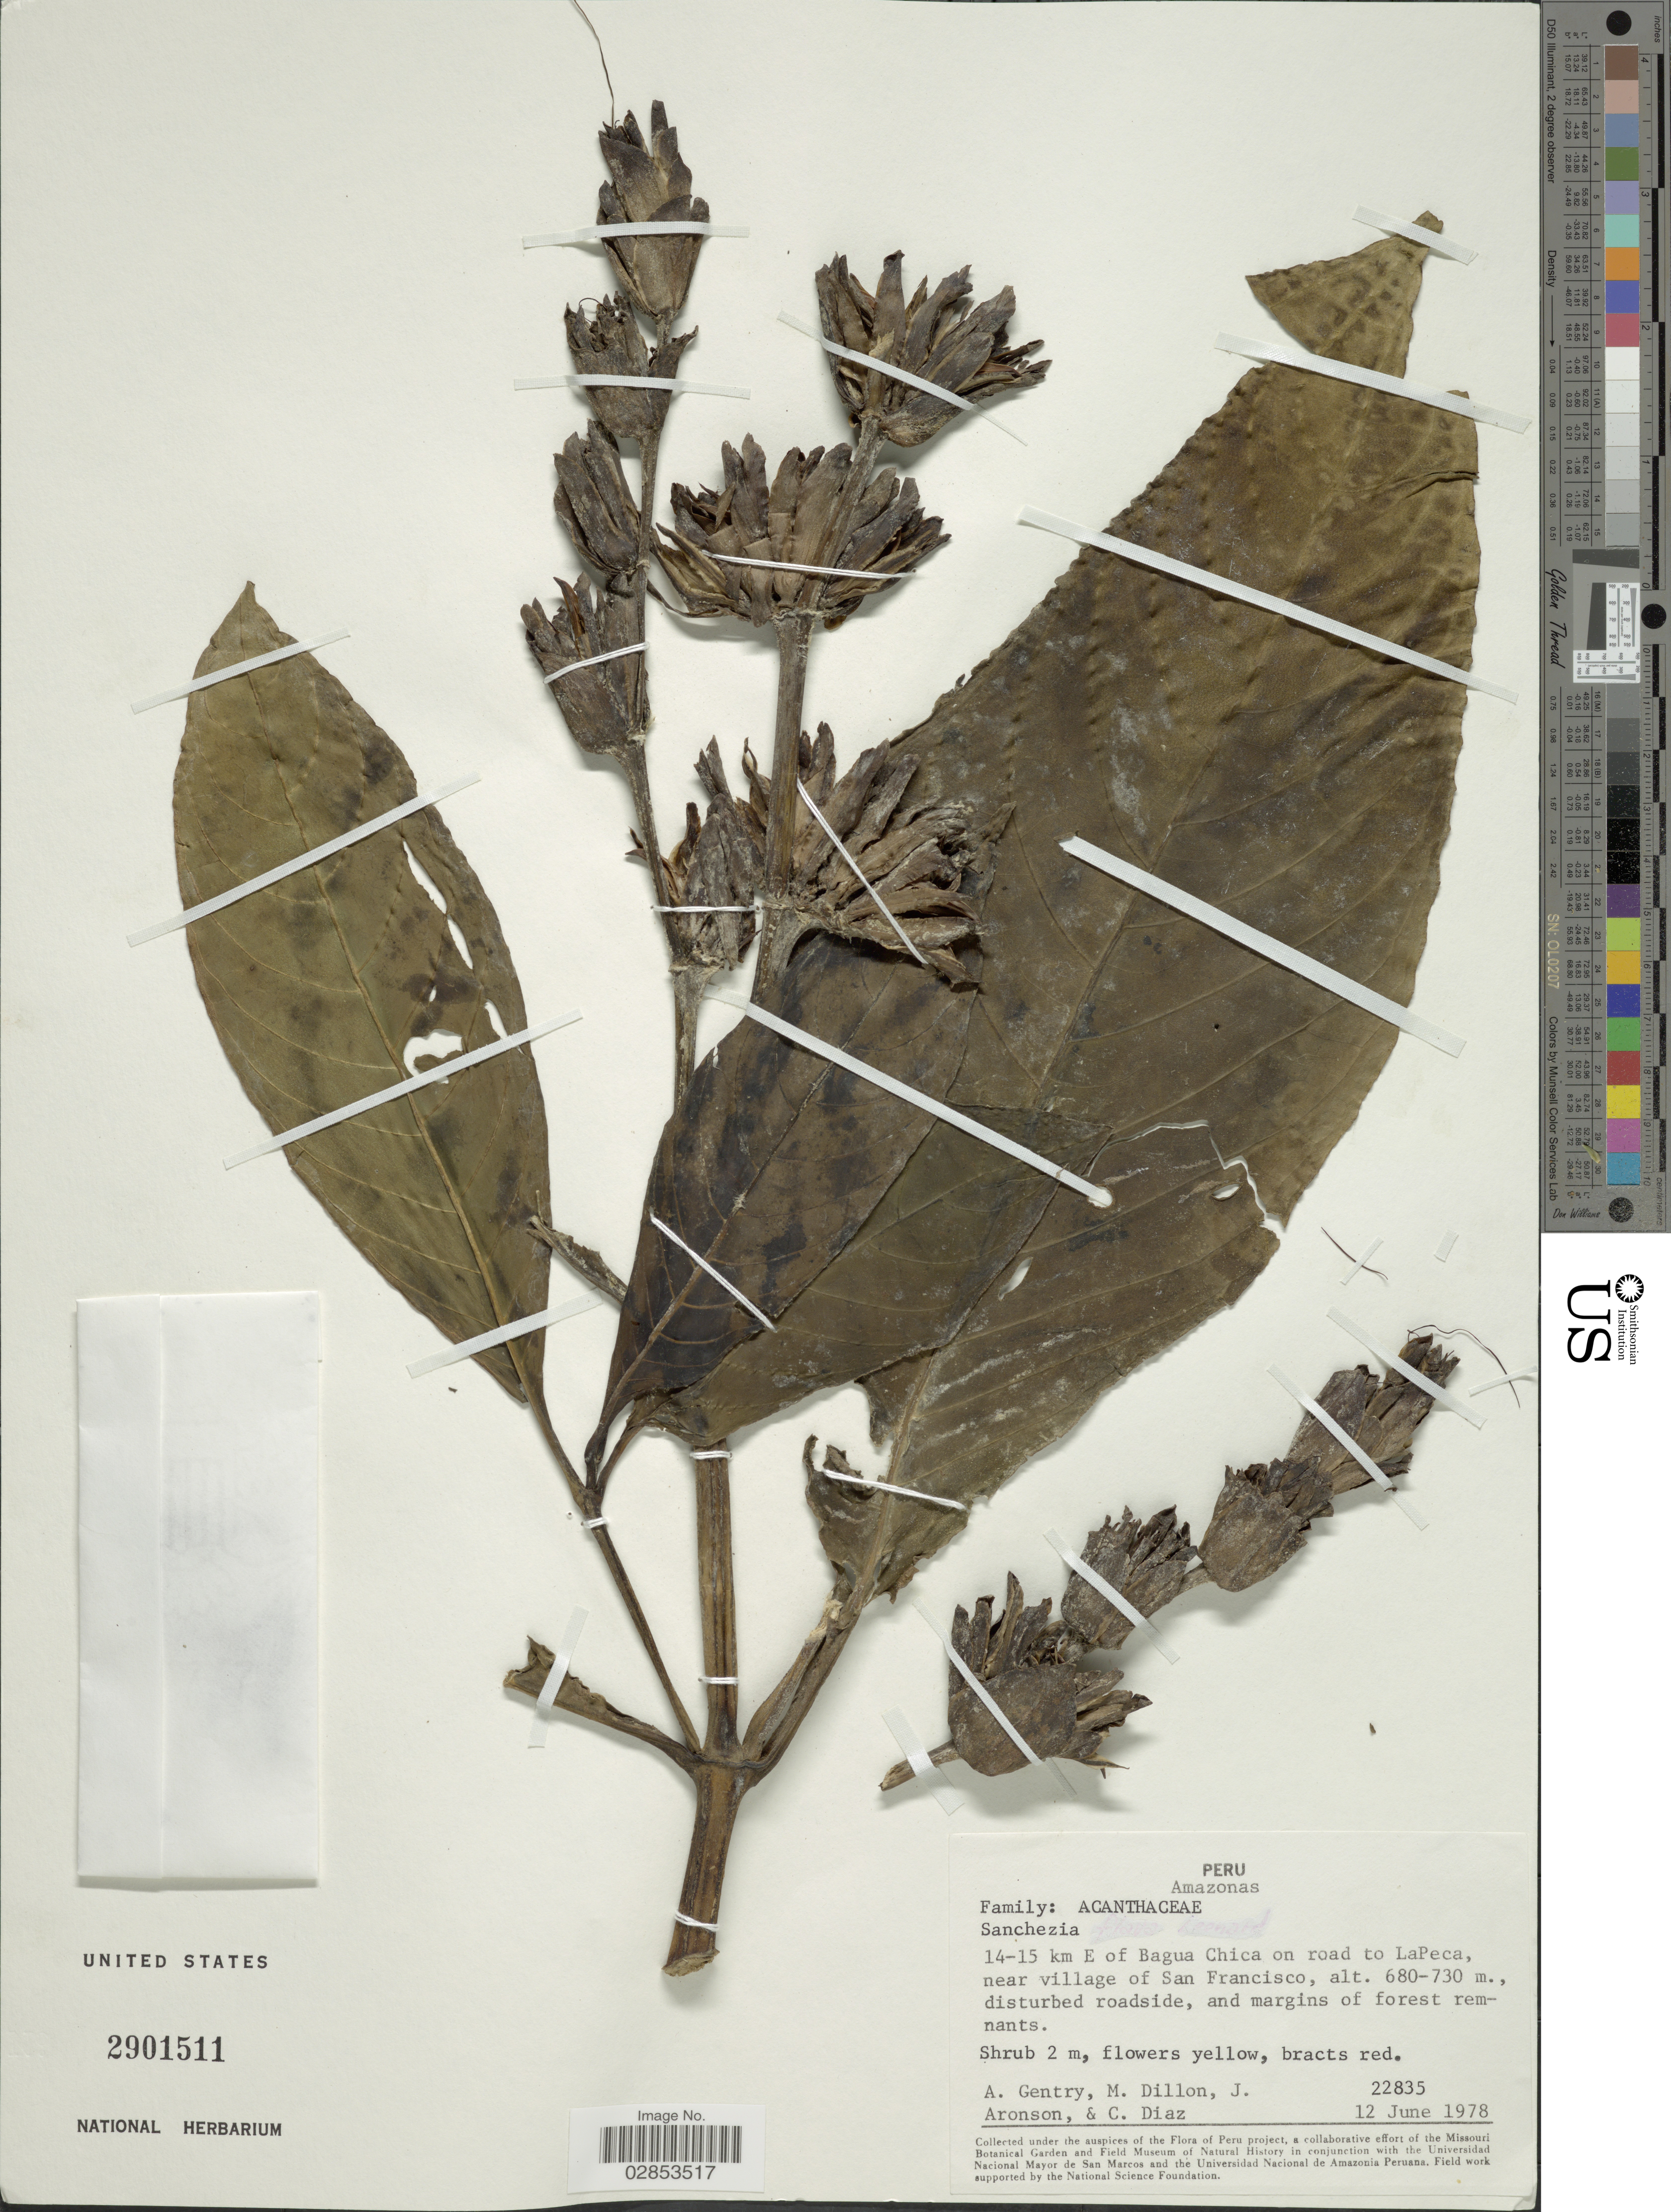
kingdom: Plantae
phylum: Tracheophyta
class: Magnoliopsida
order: Lamiales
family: Acanthaceae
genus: Sanchezia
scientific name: Sanchezia oblonga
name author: Ruiz & Pav.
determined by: Azevedo, Igor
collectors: A. H. Gentry, M. O. Dillon, J. Aronson & C. Díaz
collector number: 22835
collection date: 1978-06-12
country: Peru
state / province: Amazonas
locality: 14-15 km E of Bagua Chica on road to LaPeca, near village of San Francisco.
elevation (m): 680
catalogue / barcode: US 2901511